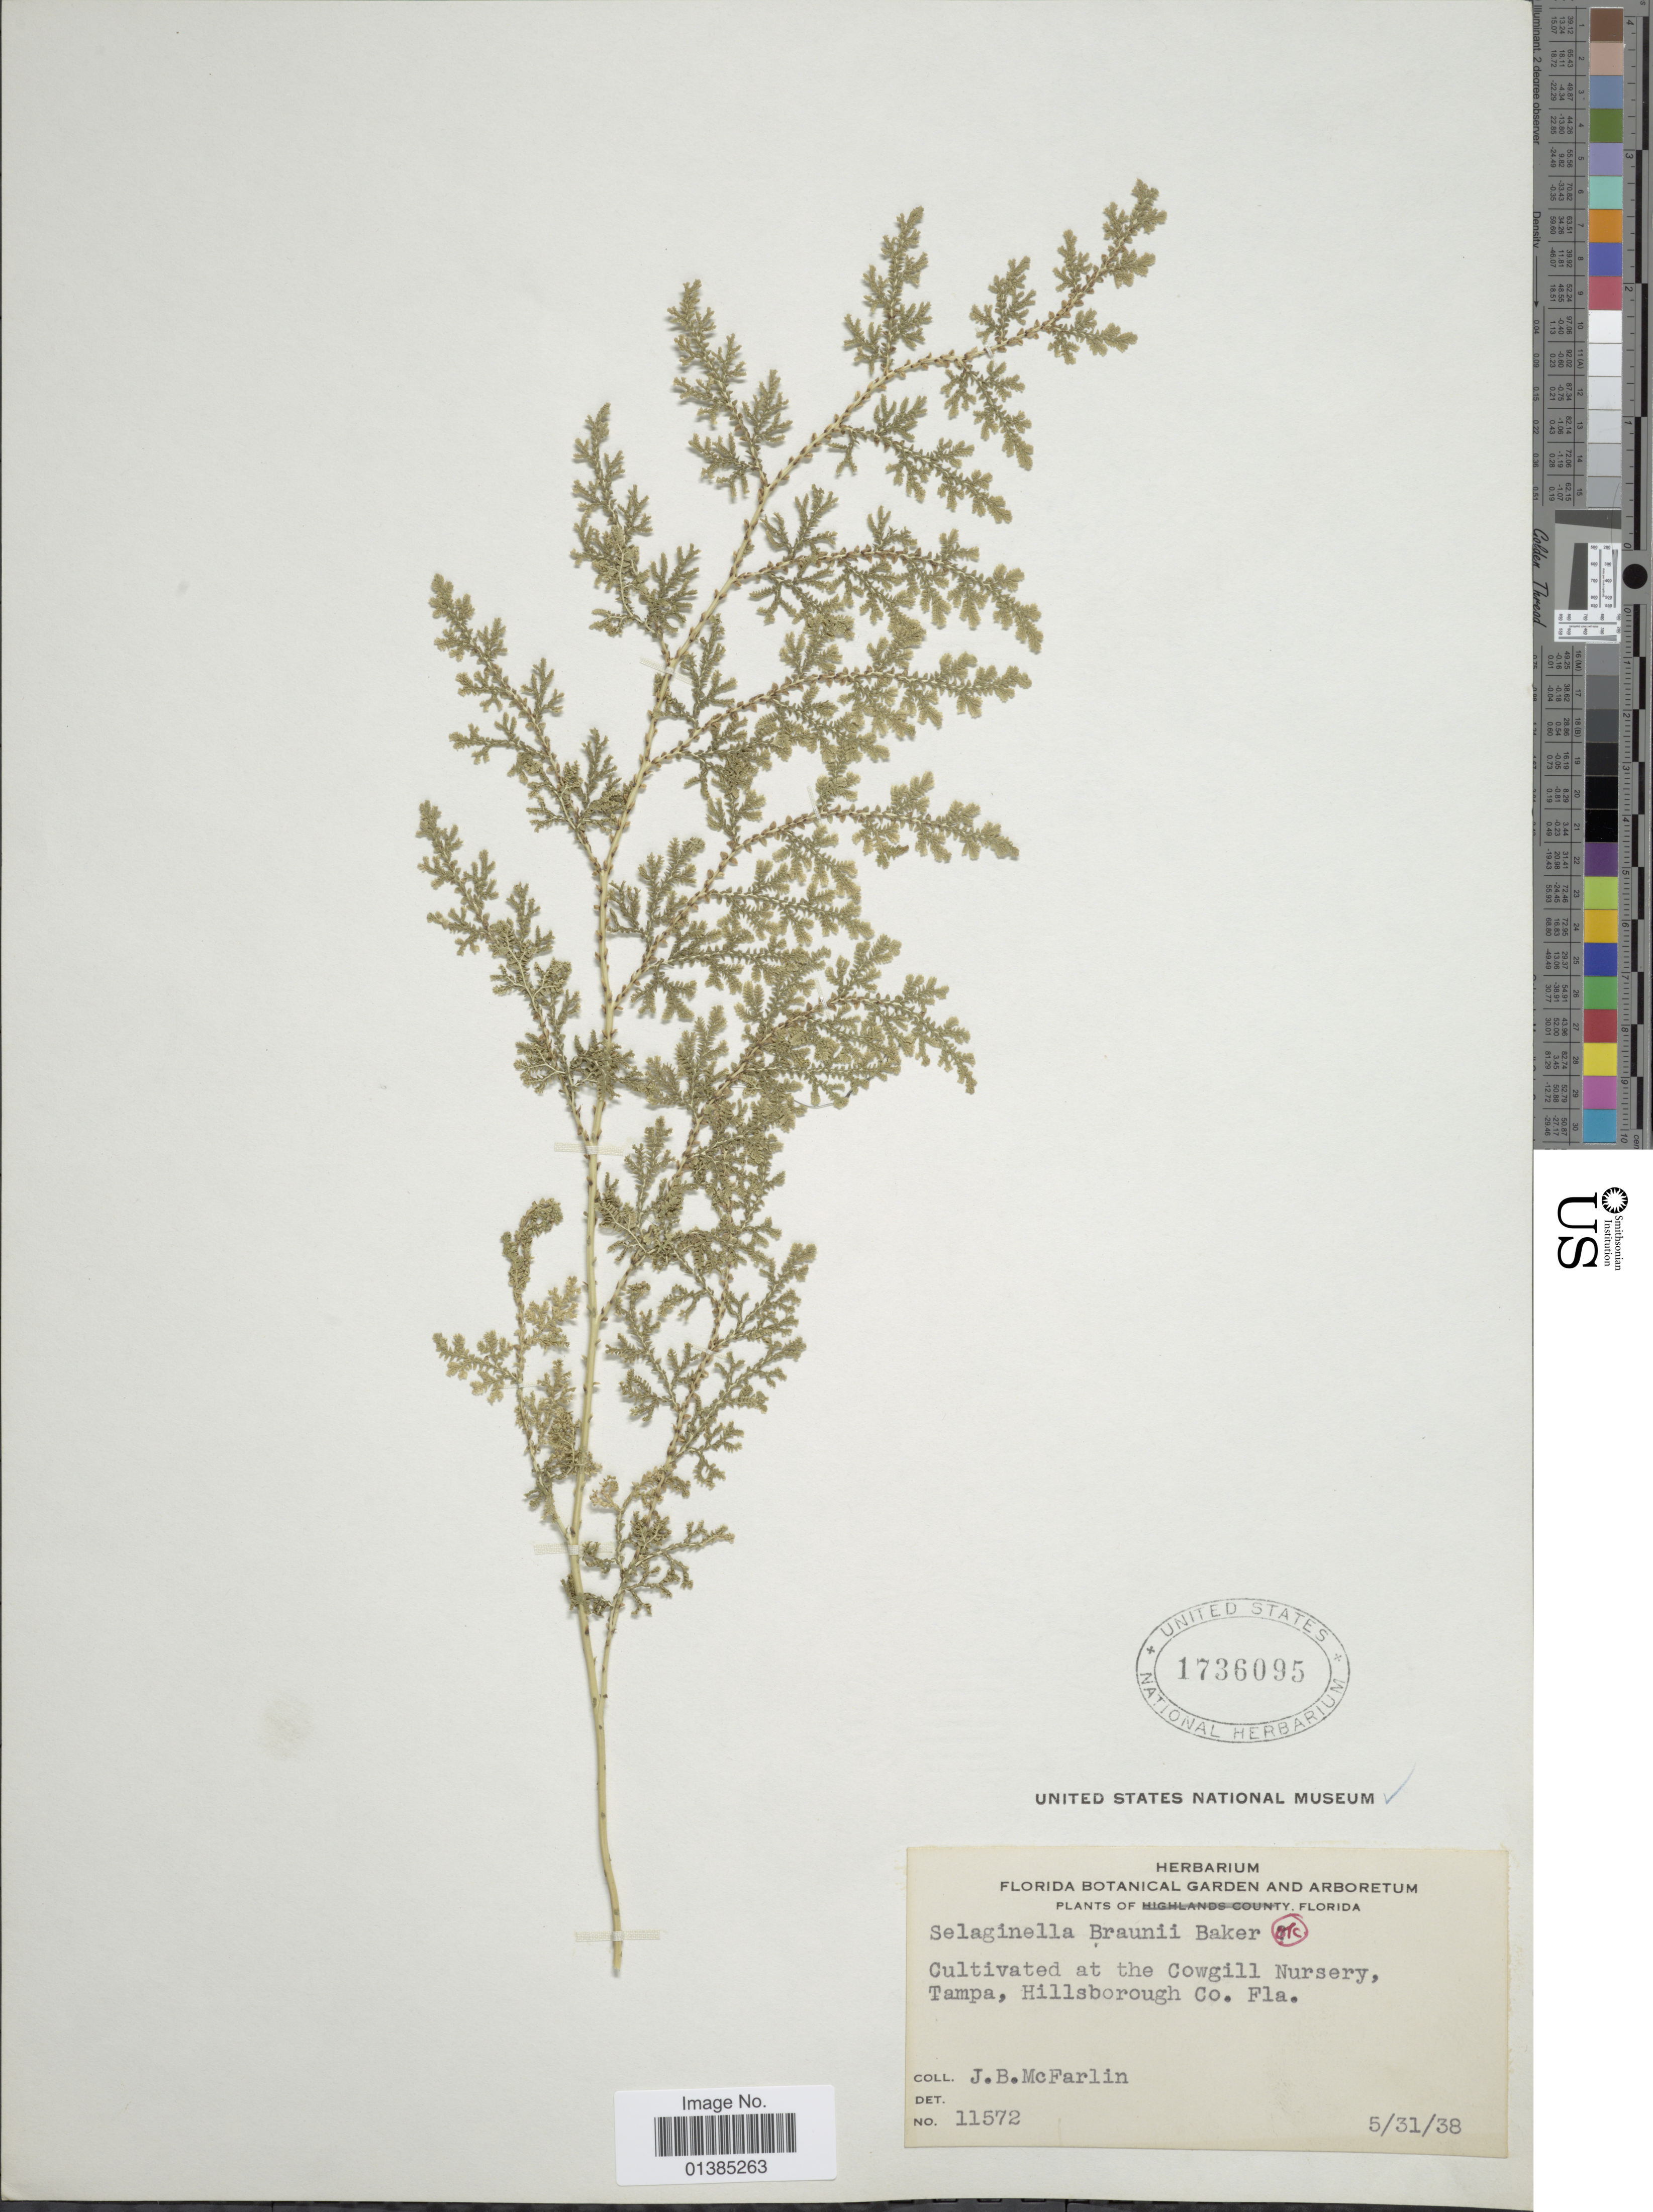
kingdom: Plantae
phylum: Tracheophyta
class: Lycopodiopsida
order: Selaginellales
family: Selaginellaceae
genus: Selaginella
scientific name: Selaginella braunii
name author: Baker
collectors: J. McFarlin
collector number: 11572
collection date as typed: Transcribed d/m/y: 31/5/38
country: United States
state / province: Florida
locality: Cultivated at the Cowgill Nursery, Tampa, Hillsborough Co.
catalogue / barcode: US 1736095